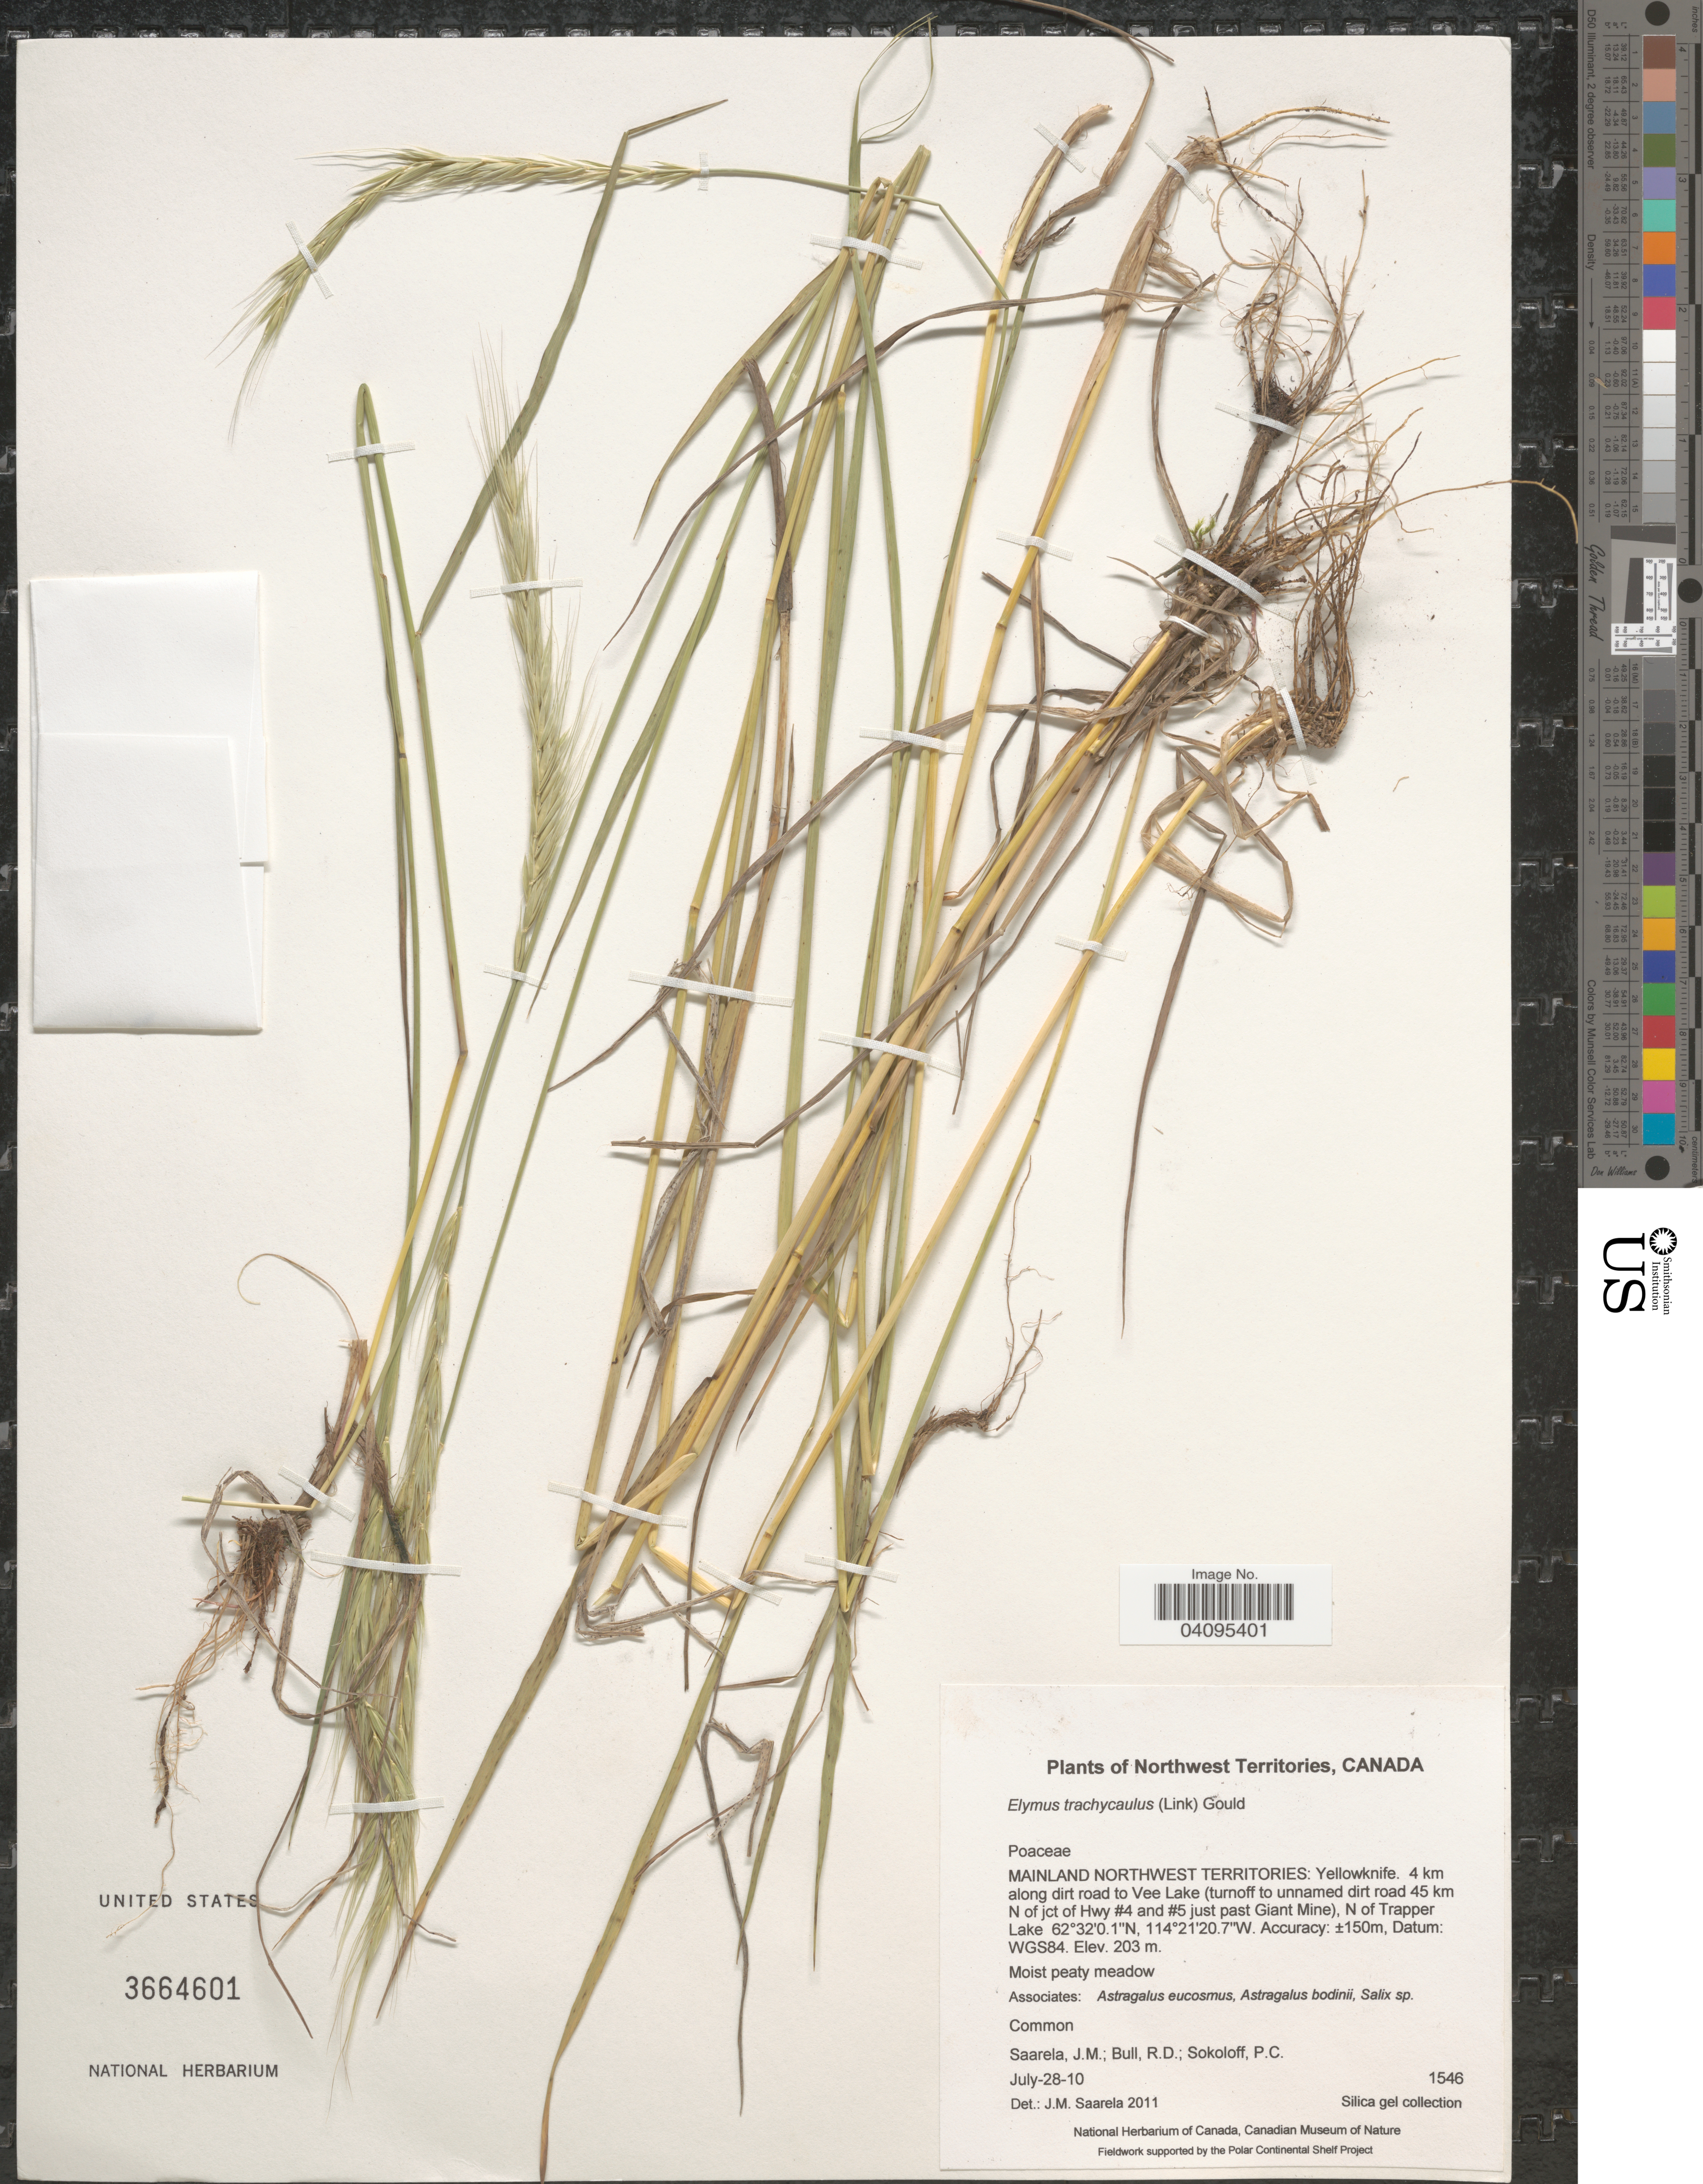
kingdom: Plantae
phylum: Tracheophyta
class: Liliopsida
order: Poales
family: Poaceae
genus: Elymus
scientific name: Elymus trachycaulus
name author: (Link) Gould ex Shinners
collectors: J. Saarela, R. Bull & P. Sokoloff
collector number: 1546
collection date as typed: Transcribed d/m/y: 28/7/10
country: Canada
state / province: Northwest Territories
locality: Mainland Northwest Territories: Yellowknife. 4 km along dirt road to Vee Lake (turnoff to unnamed dirt road 45 km N of jct of Hwy #4 and #5 just past Giant Mine), N of Trapper Lake. WGS84.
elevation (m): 203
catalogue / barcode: US 3664601